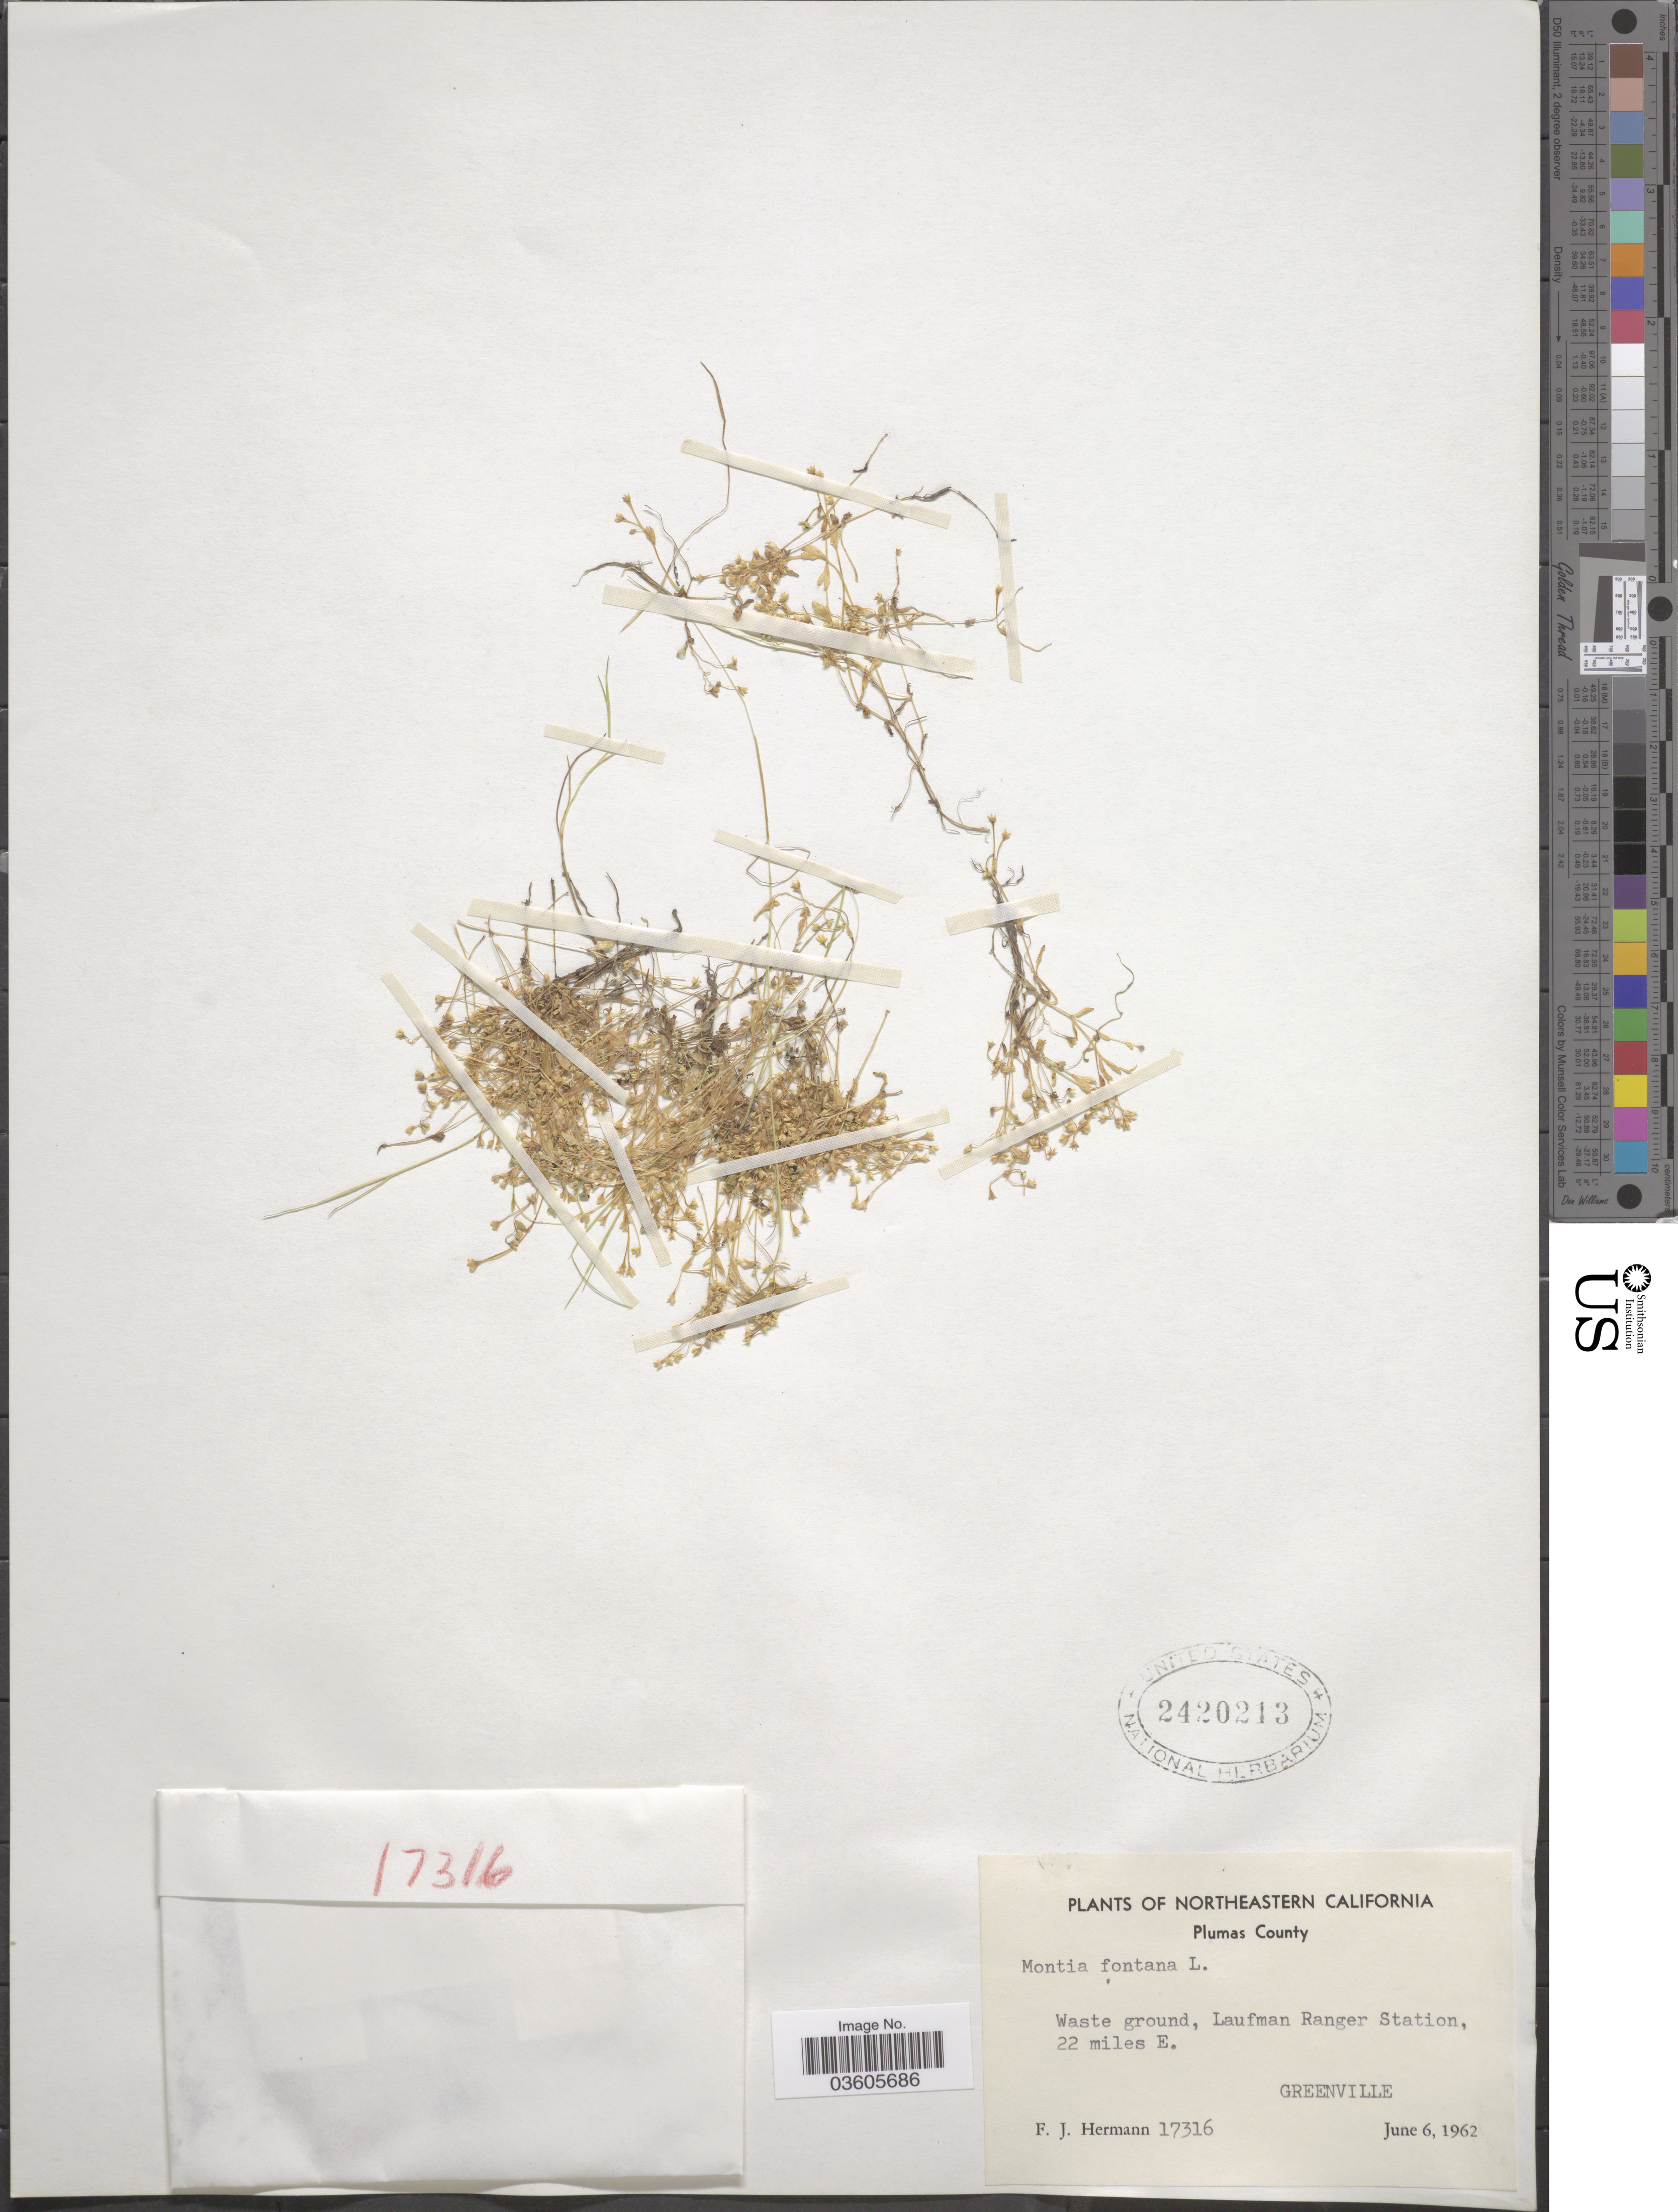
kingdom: Plantae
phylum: Tracheophyta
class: Magnoliopsida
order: Caryophyllales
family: Montiaceae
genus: Montia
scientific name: Montia fontana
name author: L.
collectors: F. J. Hermann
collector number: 17316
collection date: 1962-06-06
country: United States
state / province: California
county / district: Plumas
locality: Northeastern California. Plumas County. Laufman Ranger Station, 22 miles E. Greenville.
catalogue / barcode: US 2420213